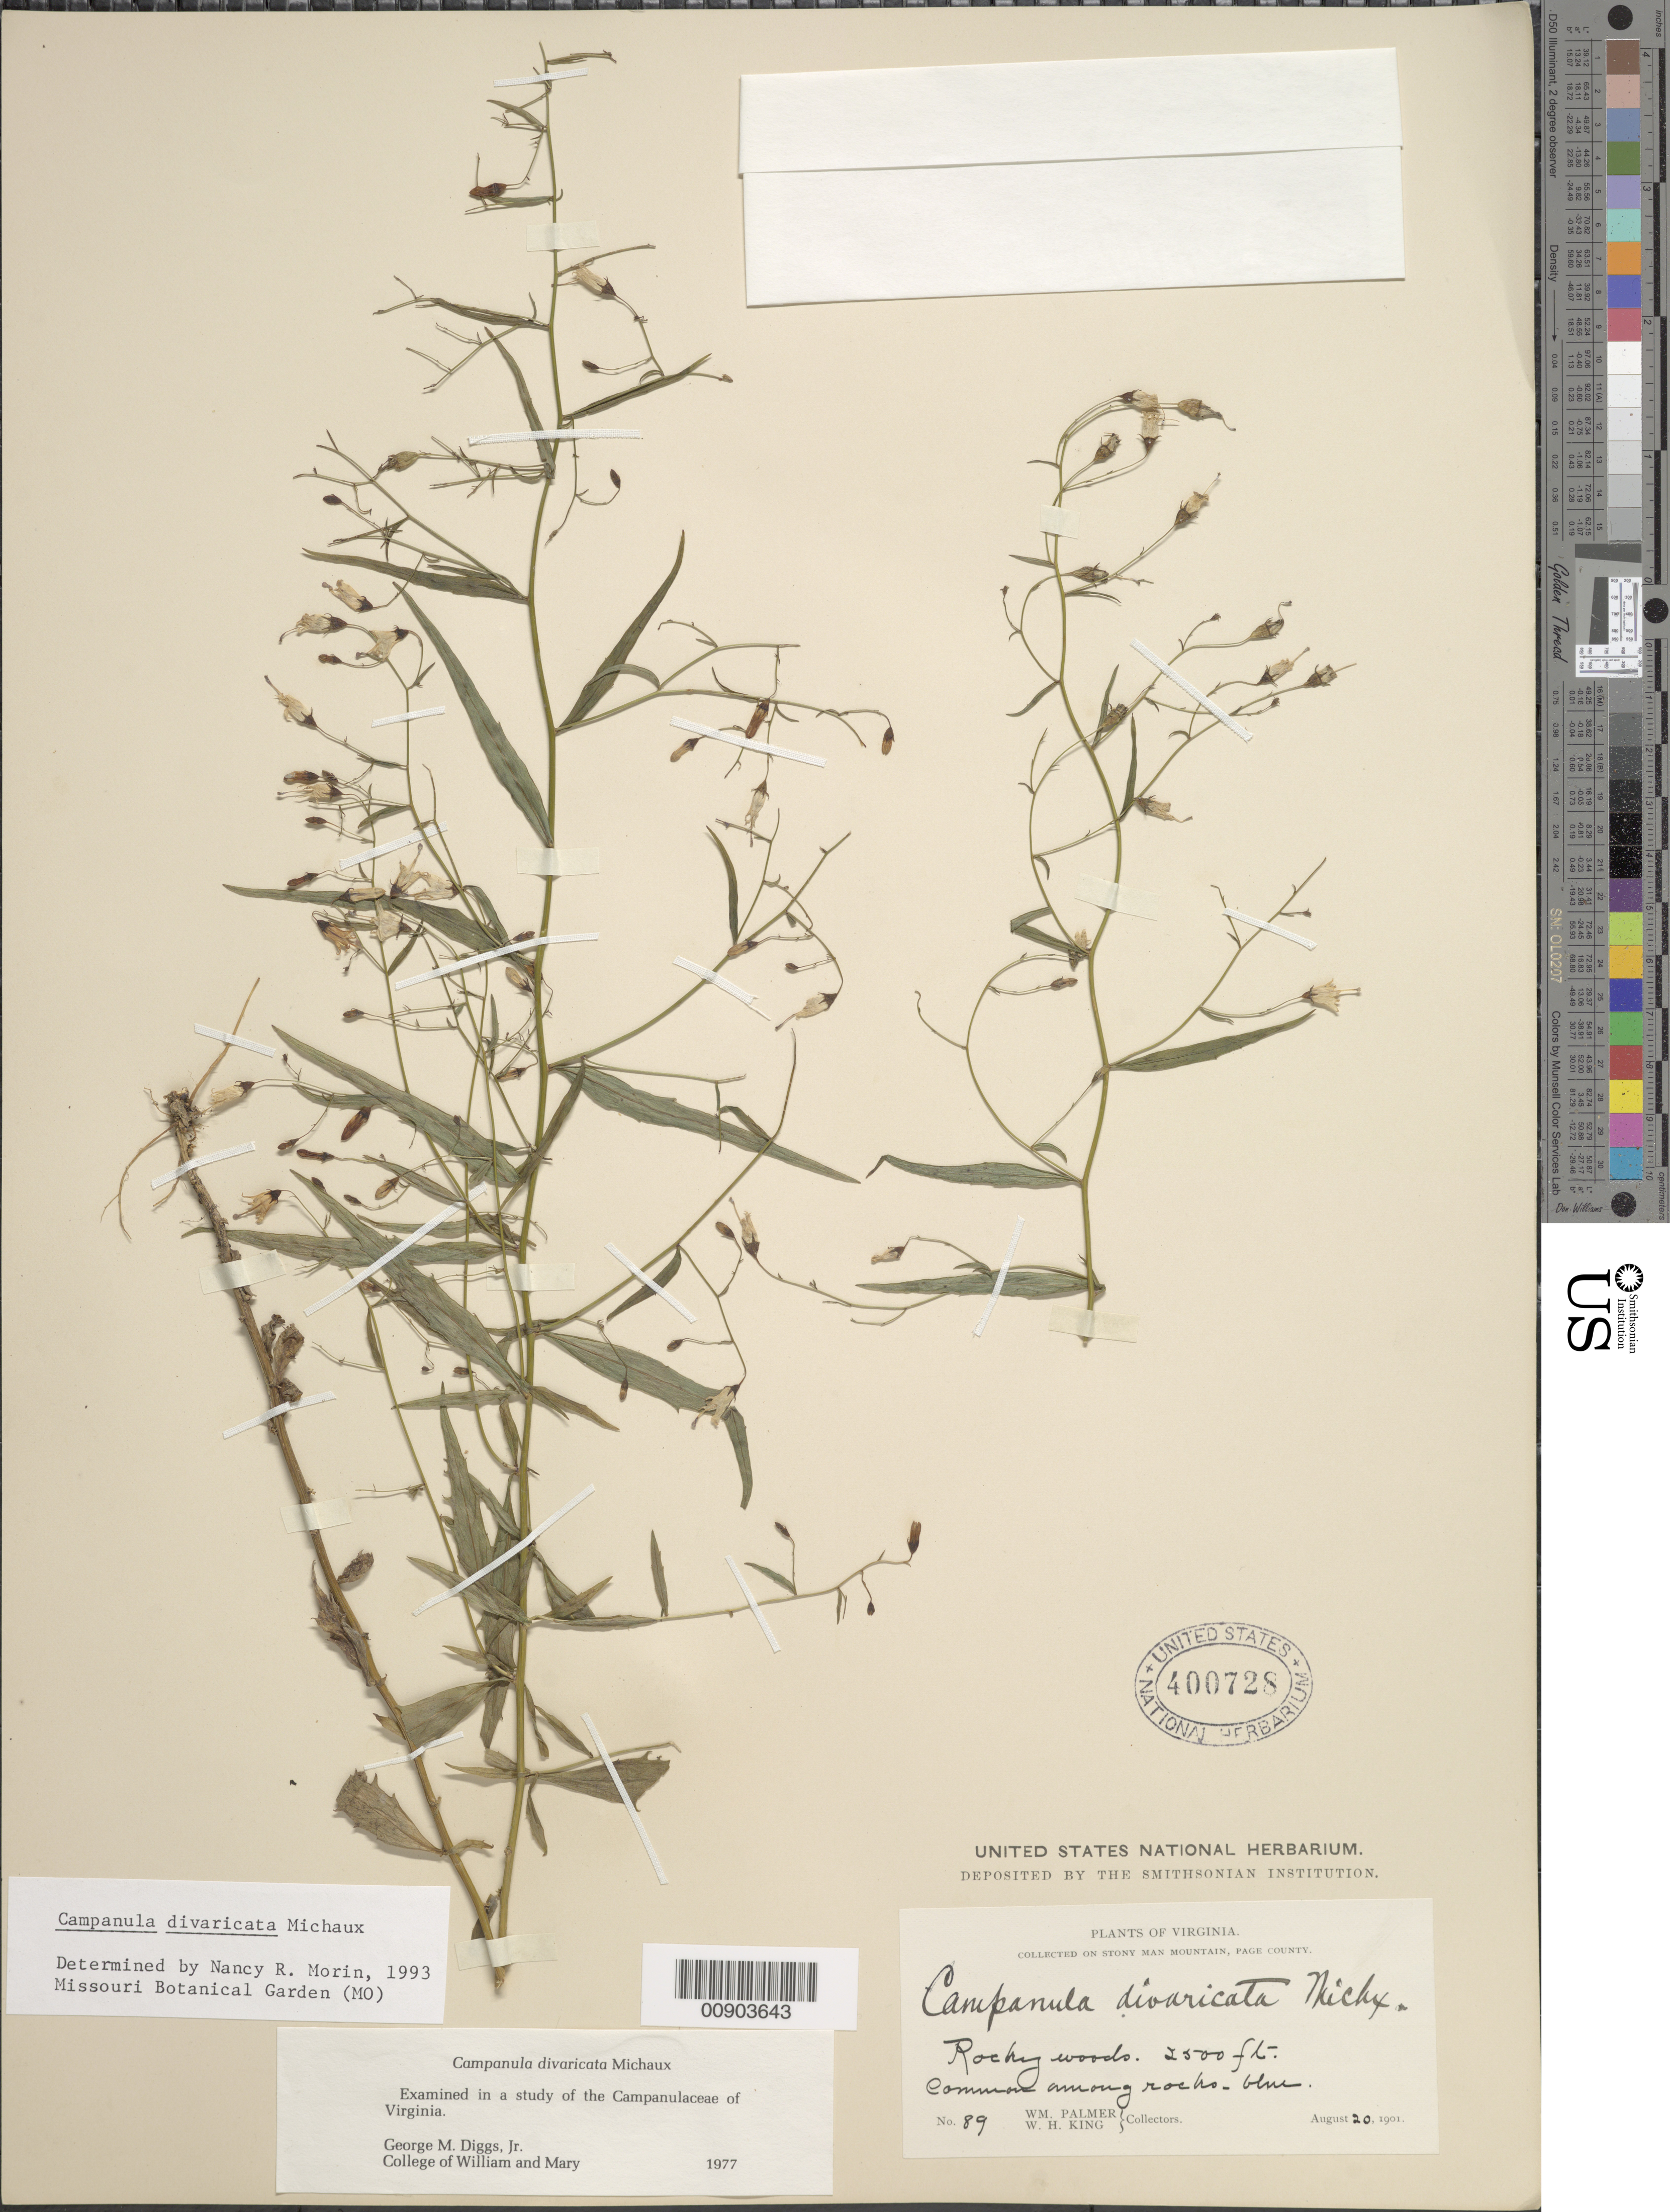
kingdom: Plantae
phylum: Tracheophyta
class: Magnoliopsida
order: Asterales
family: Campanulaceae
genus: Campanula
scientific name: Campanula divaricata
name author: Michx.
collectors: W. Palmer & W. H. King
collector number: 89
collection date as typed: August 20, 1901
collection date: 1901-08-20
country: United States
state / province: Virginia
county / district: Page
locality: Stony Man Mountain.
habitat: Rocky woods.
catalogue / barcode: US 400728